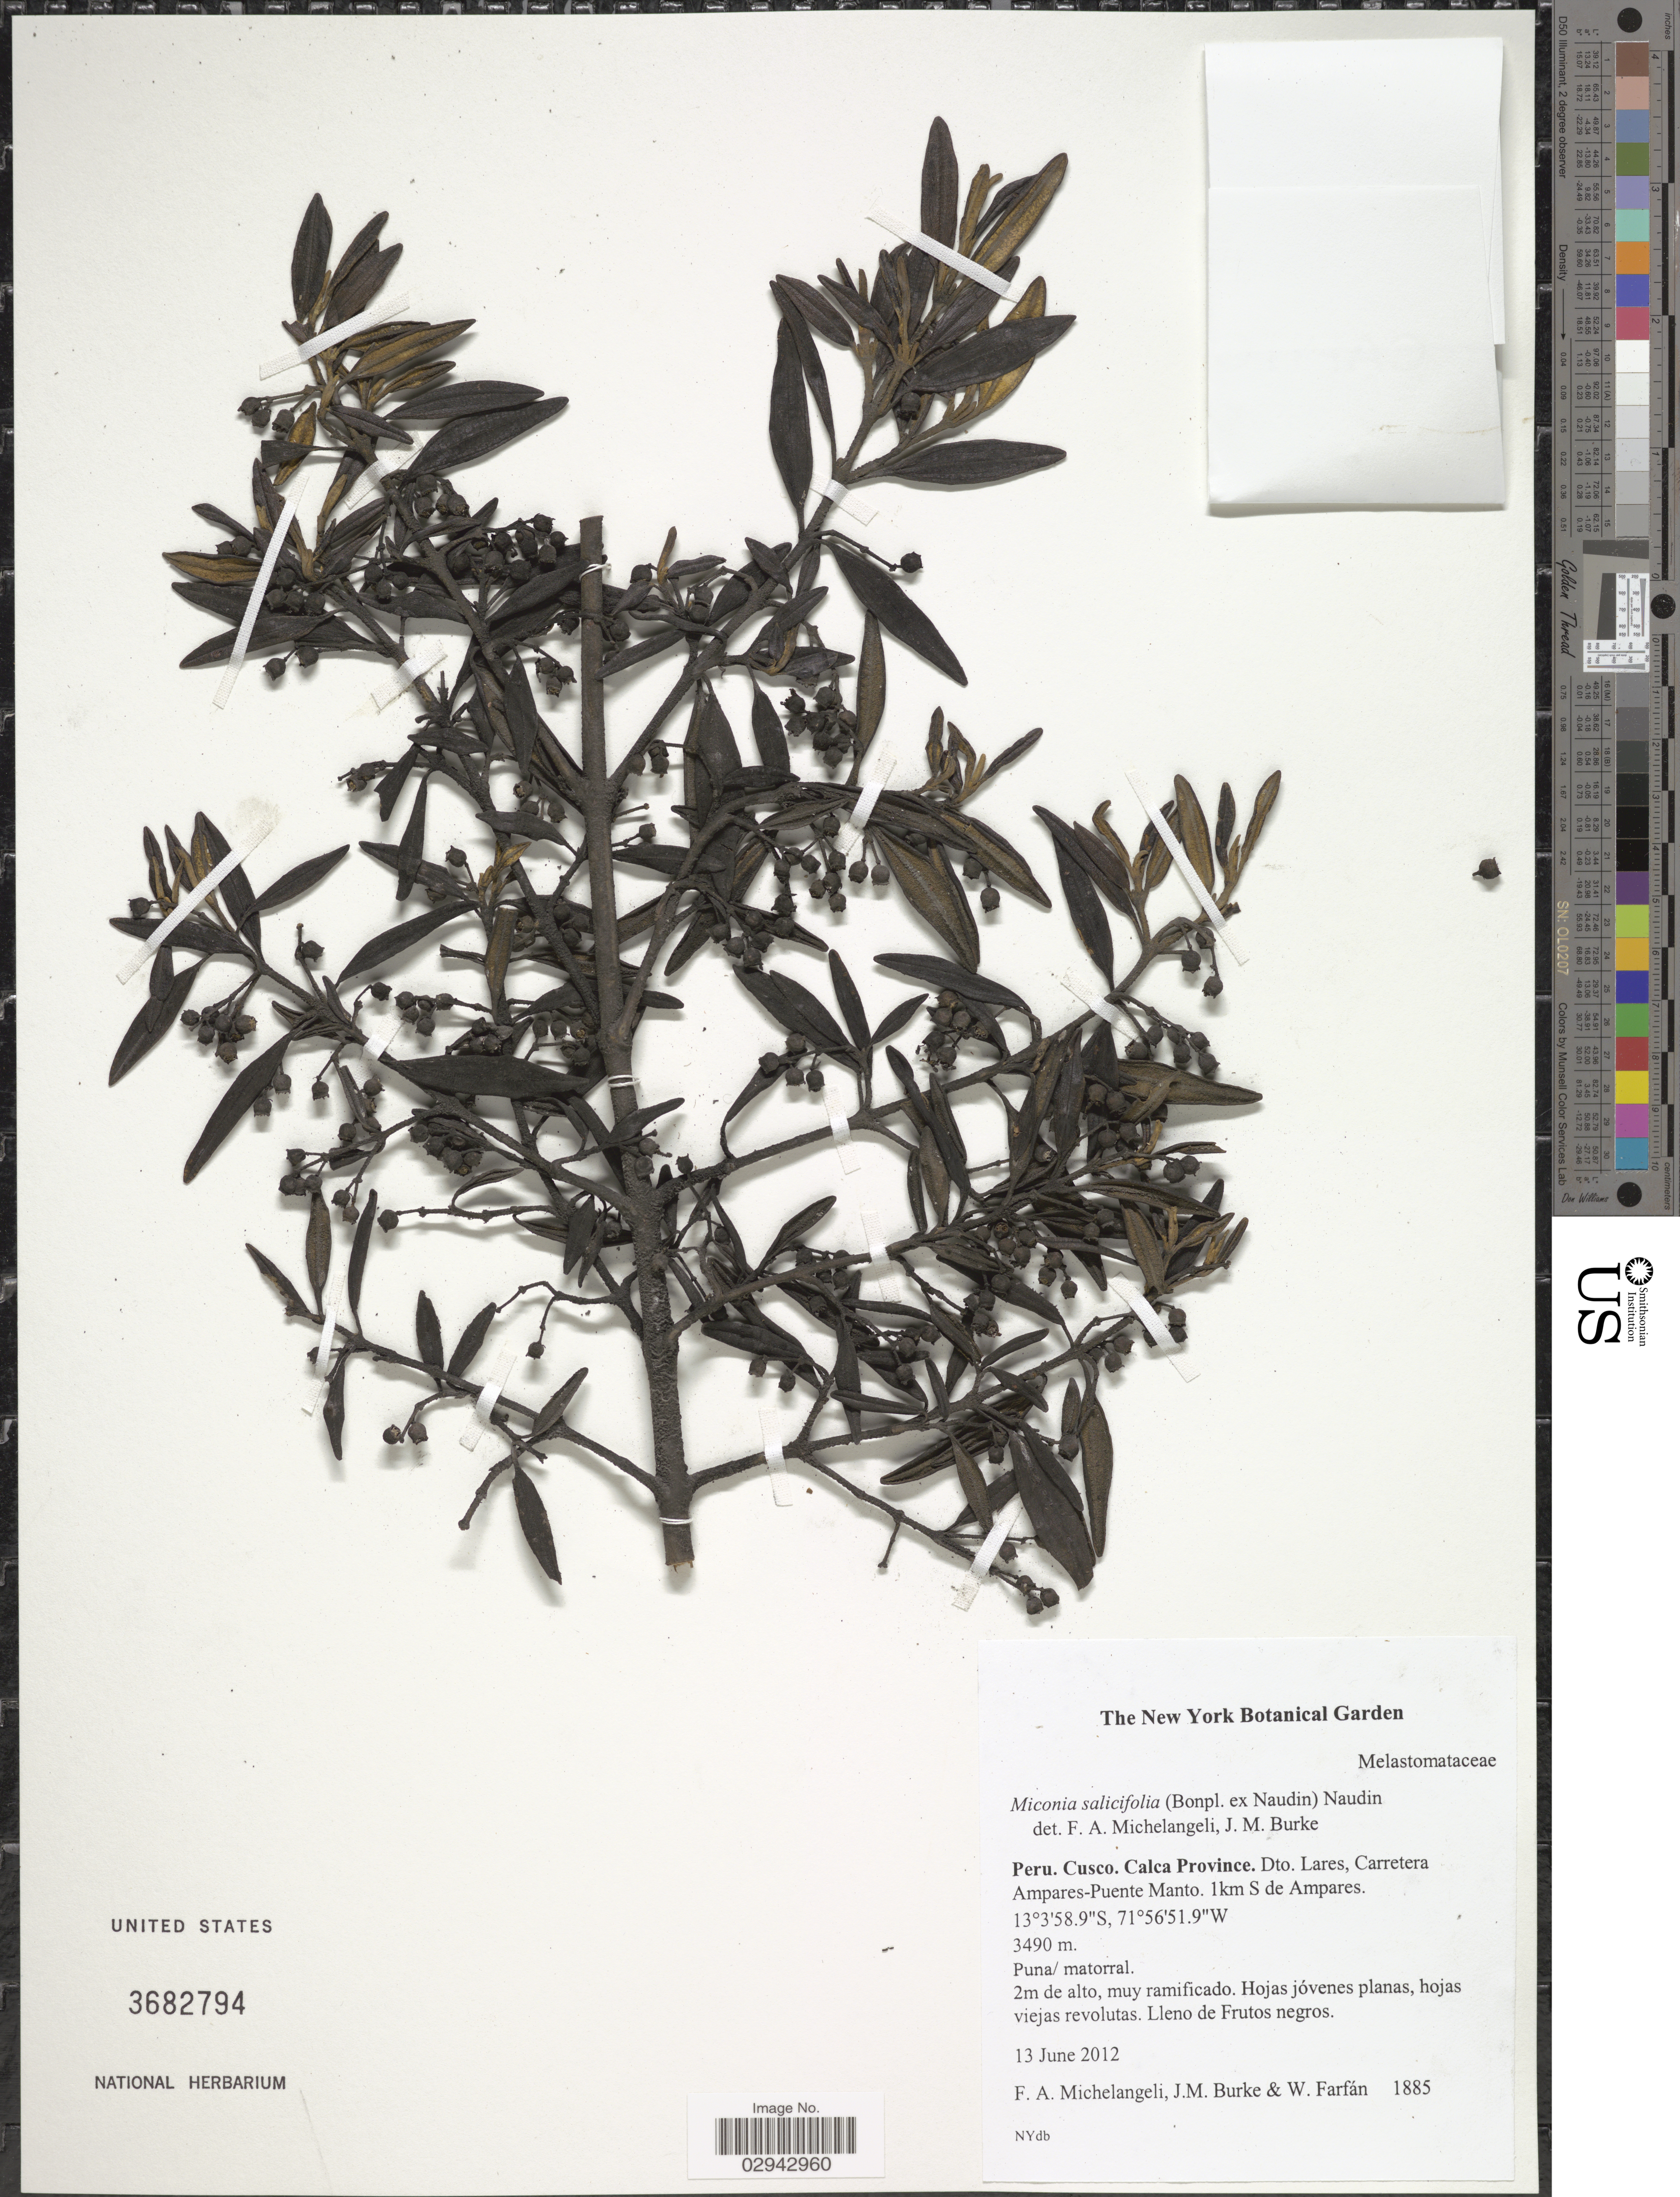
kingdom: Plantae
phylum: Tracheophyta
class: Magnoliopsida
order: Myrtales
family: Melastomataceae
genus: Miconia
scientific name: Miconia salicifolia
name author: (Bonpl.) Naudin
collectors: F. A. Michelangeli, Jac. M. Burke & W. Farfán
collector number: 1885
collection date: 2012-06-13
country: Peru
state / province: Cusco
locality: Calca Province. Dto. Lares, Carretera Ampares-Puente Manto. 1 km S de Ampares.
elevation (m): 3490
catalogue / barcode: US 3682794